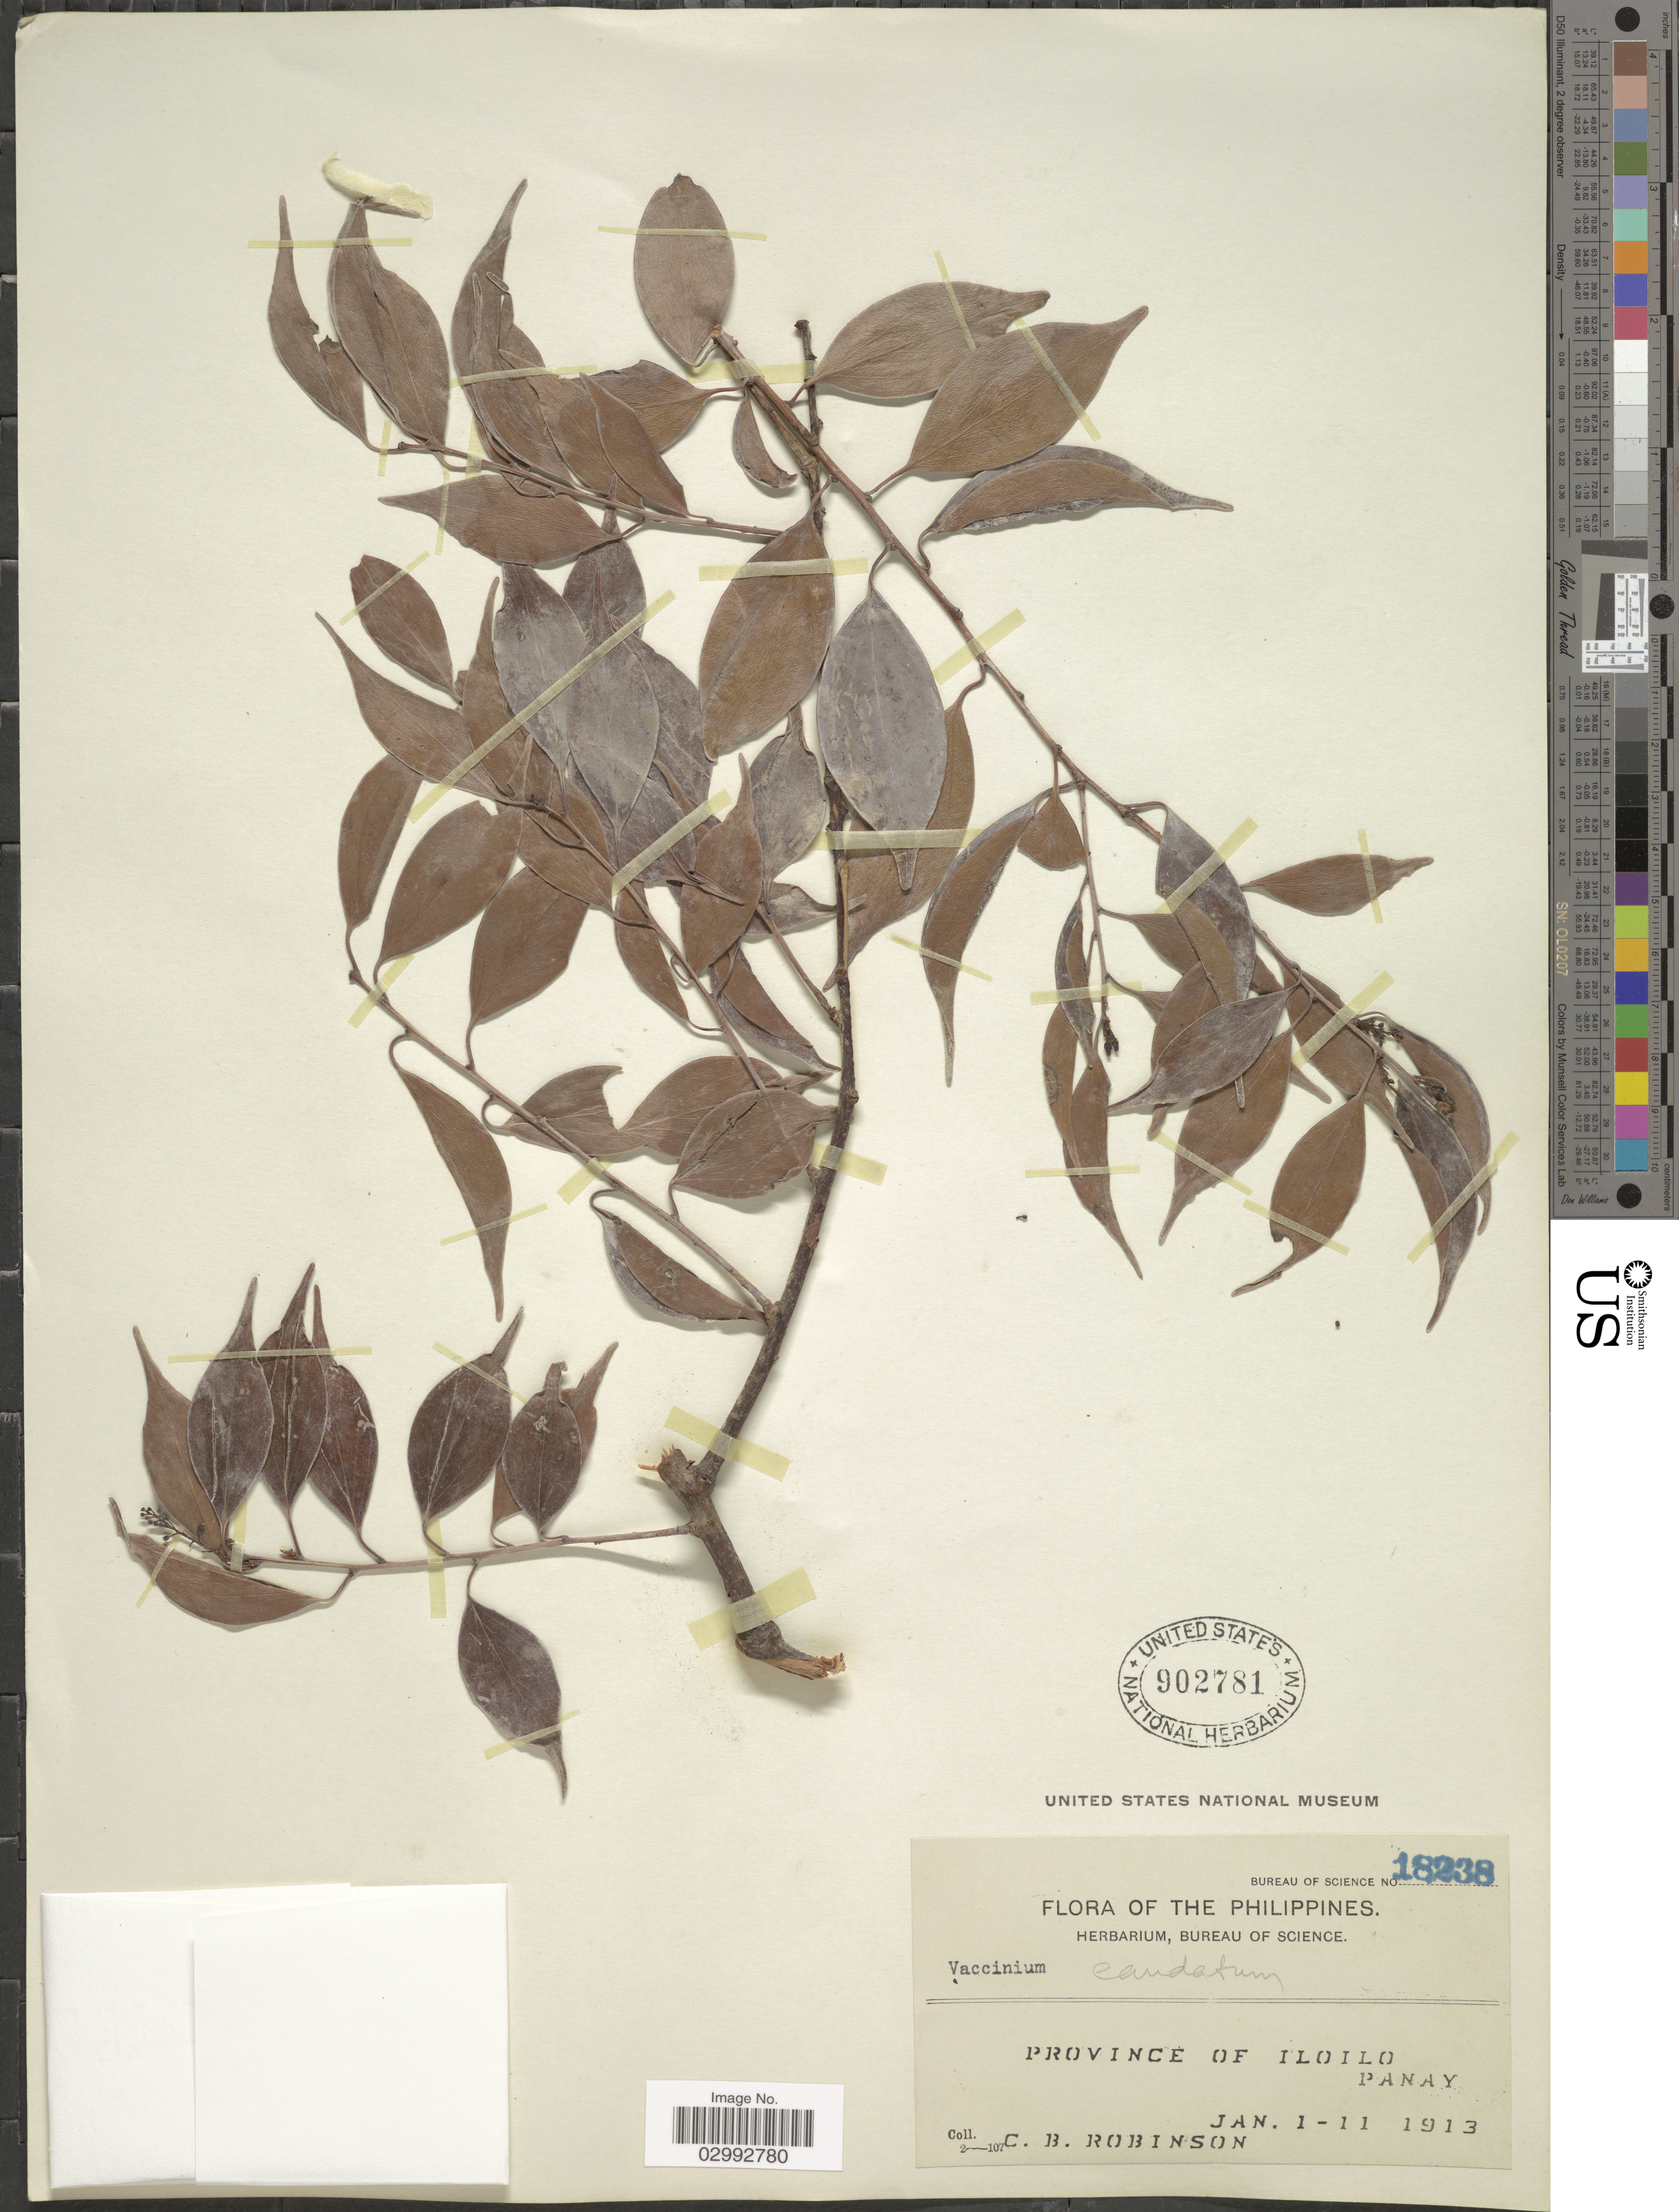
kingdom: Plantae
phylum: Tracheophyta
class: Magnoliopsida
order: Ericales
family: Ericaceae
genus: Vaccinium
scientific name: Vaccinium caudatum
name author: Warb.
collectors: C. Robinson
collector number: Bureau of Science 18238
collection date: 1913-01-01/1913-01-11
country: Philippines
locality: Province of Iloilo, Panay.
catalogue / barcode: US 902781